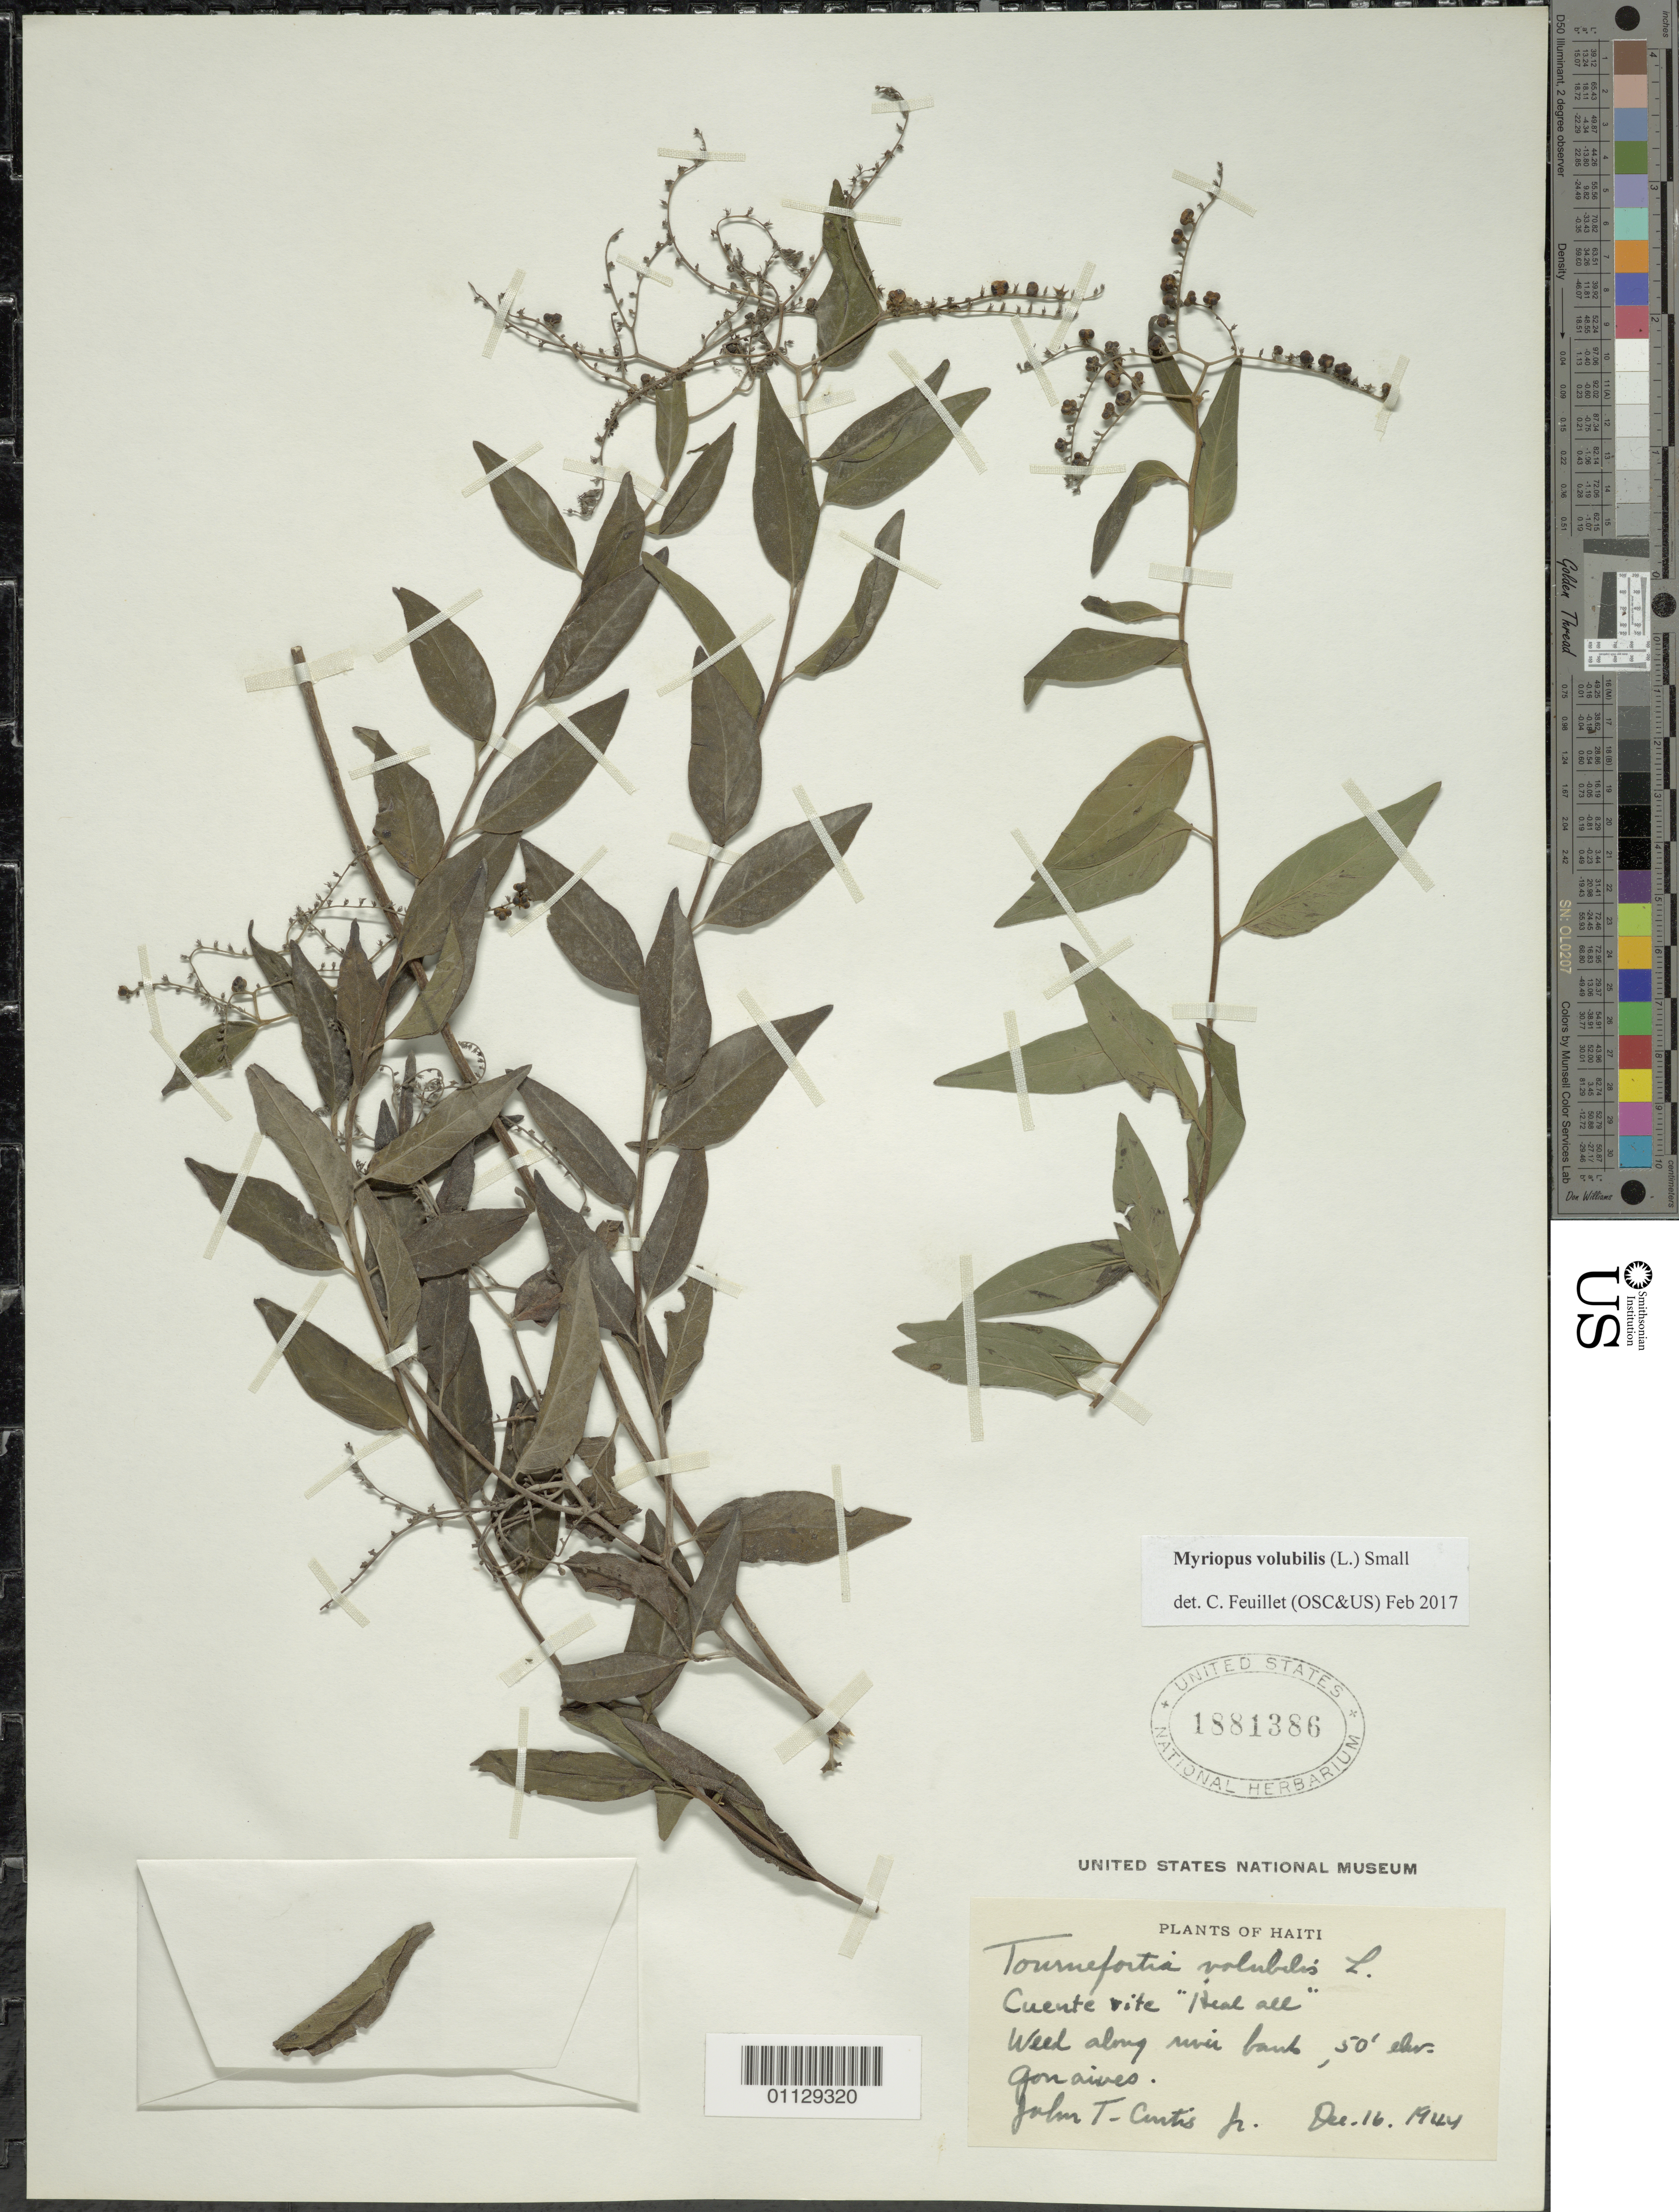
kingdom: Plantae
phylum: Tracheophyta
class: Magnoliopsida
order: Boraginales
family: Heliotropiaceae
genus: Myriopus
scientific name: Myriopus volubilis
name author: (L.) Small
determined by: Feuillet, C.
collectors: J. Curtis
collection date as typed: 16 Dec 1944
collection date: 1944-12-16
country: Haiti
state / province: Artibonite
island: Hispaniola I.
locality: Gonaives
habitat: Along riverbank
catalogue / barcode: US 1881386